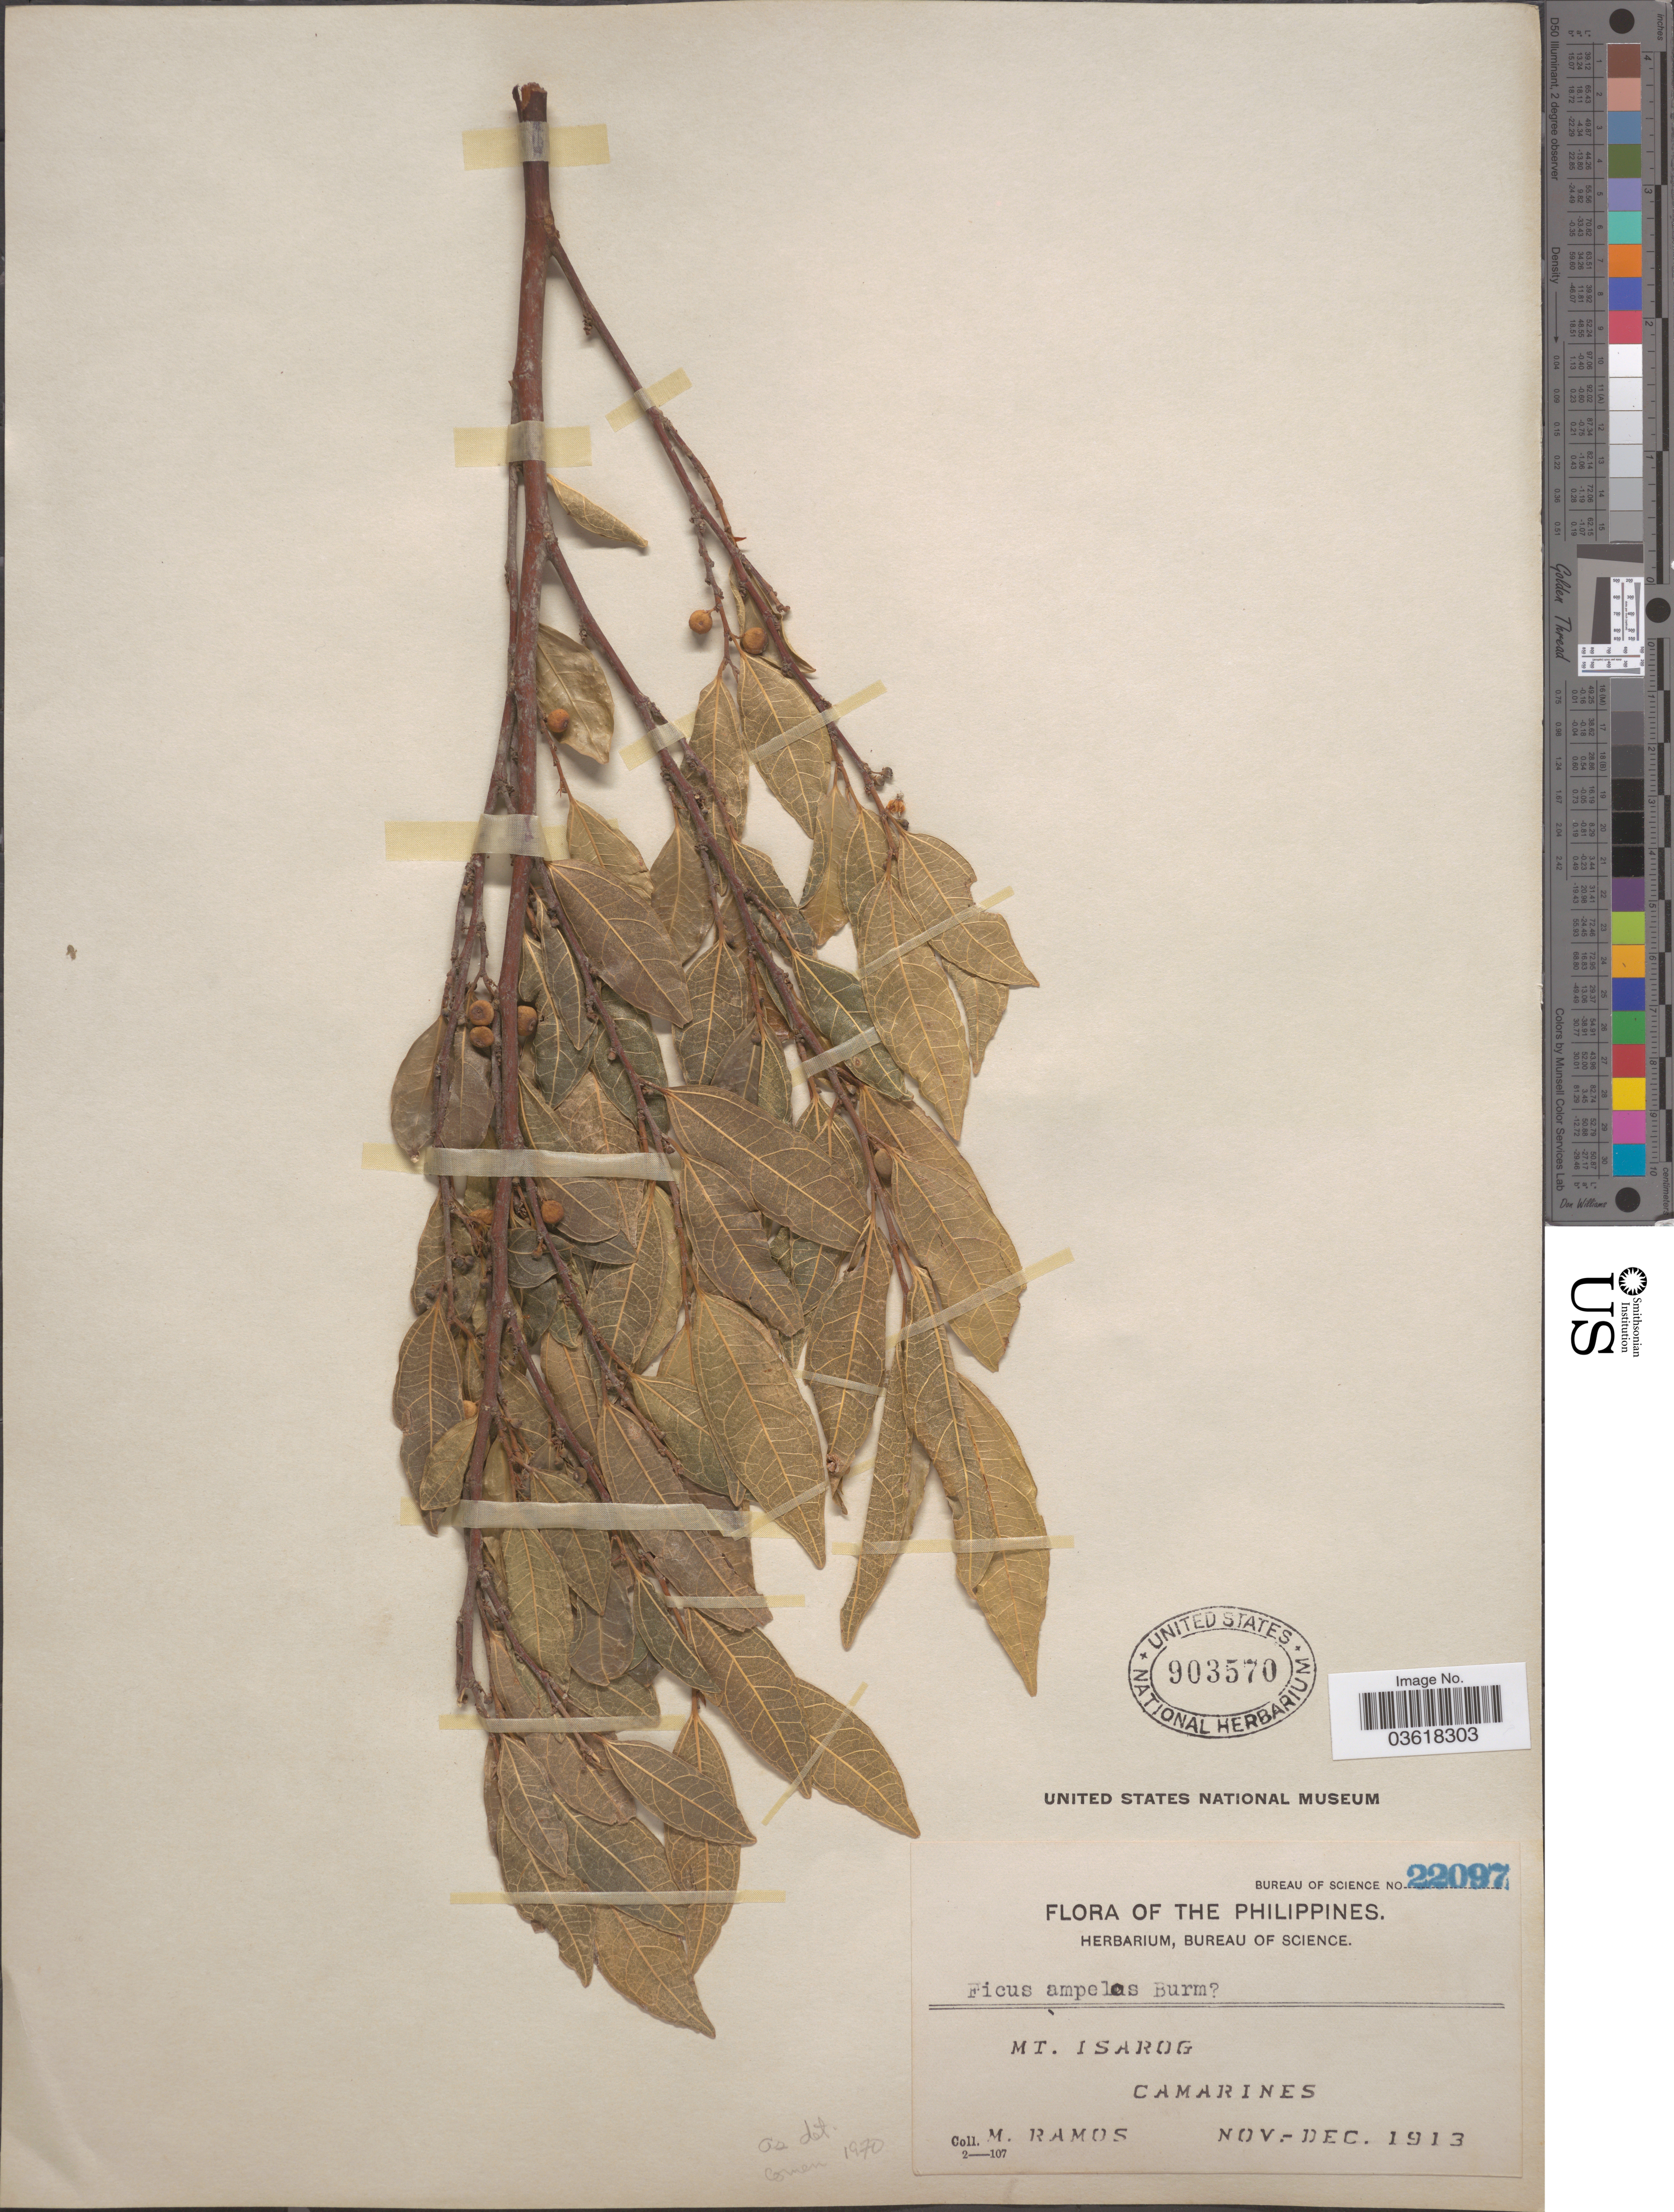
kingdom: Plantae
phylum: Tracheophyta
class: Magnoliopsida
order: Rosales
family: Moraceae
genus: Ficus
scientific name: Ficus ampelos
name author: Burm. f.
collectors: M. Ramos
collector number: Bureau of Science 22097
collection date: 1913-11/1913-12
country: Philippines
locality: Mt. Isarog. Camarines.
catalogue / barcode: US 903570